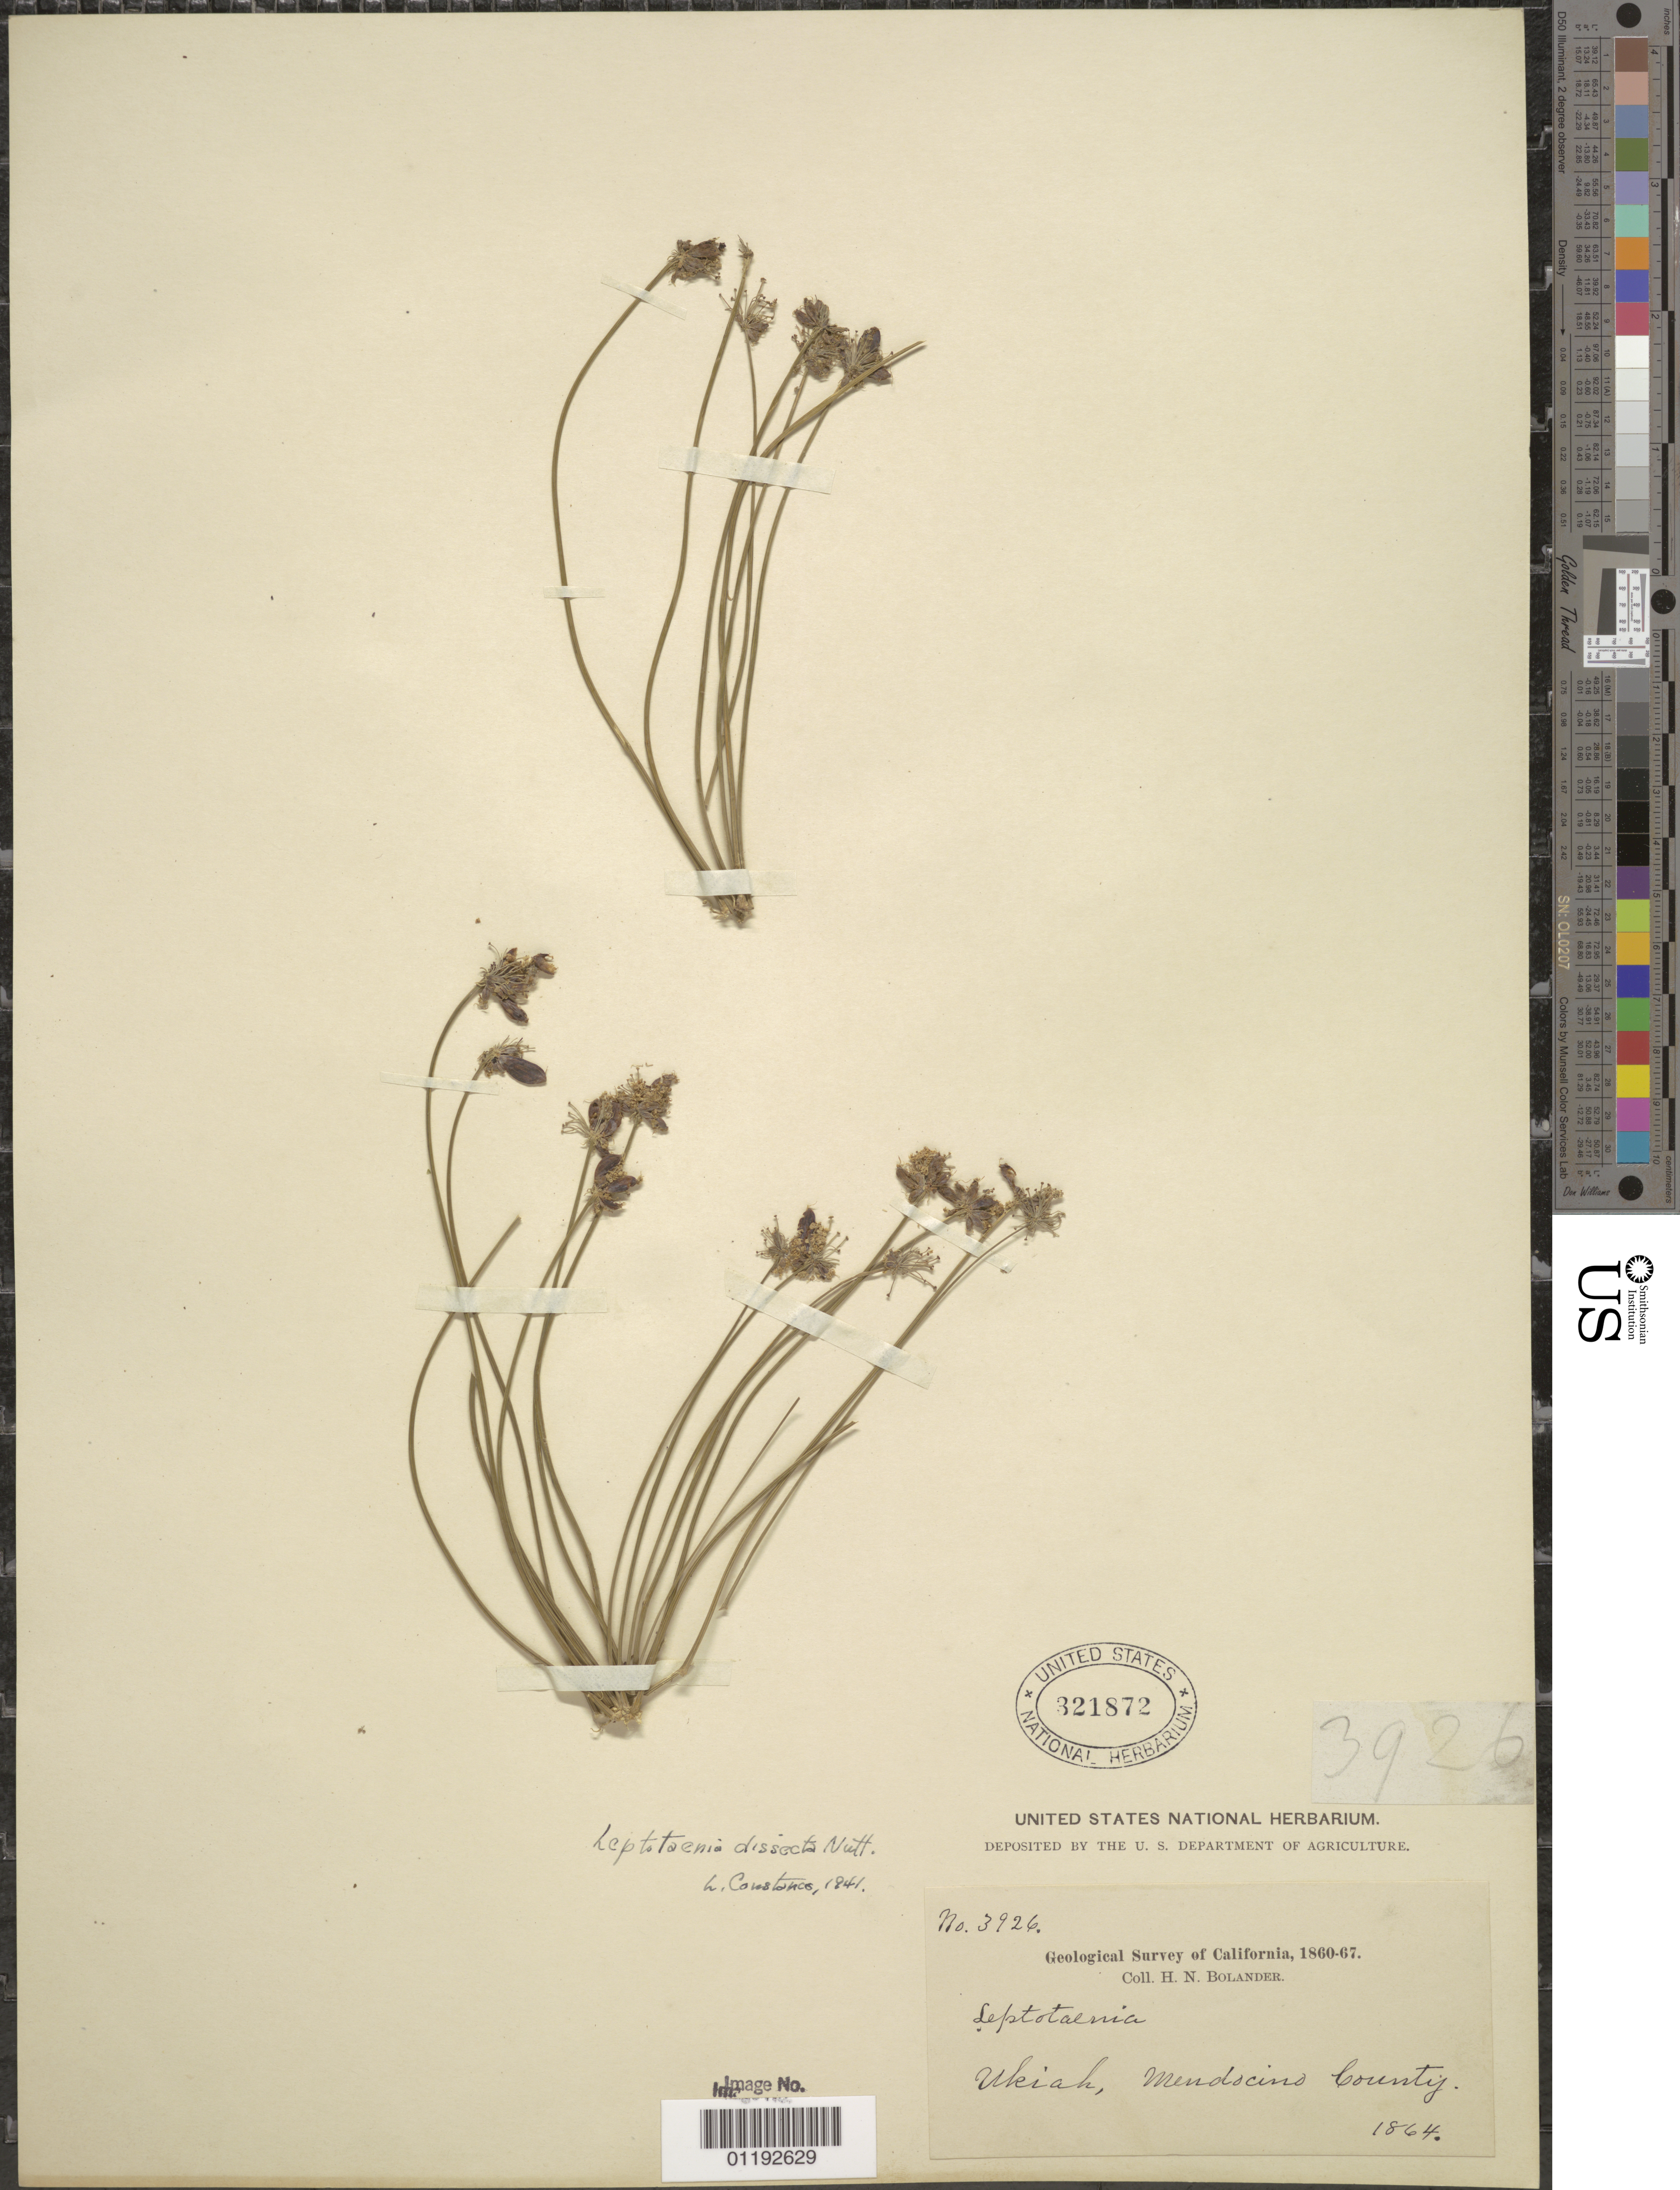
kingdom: Plantae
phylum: Tracheophyta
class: Magnoliopsida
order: Apiales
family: Apiaceae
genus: Lomatium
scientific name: Lomatium dissectum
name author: (Nutt.) Mathias & Constance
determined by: Constance, L., (UC), University of California Berkeley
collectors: H. Bolander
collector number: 3926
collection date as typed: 1864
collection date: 1864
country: United States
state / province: California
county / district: Mendocino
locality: Ukiah.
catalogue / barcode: US 321872